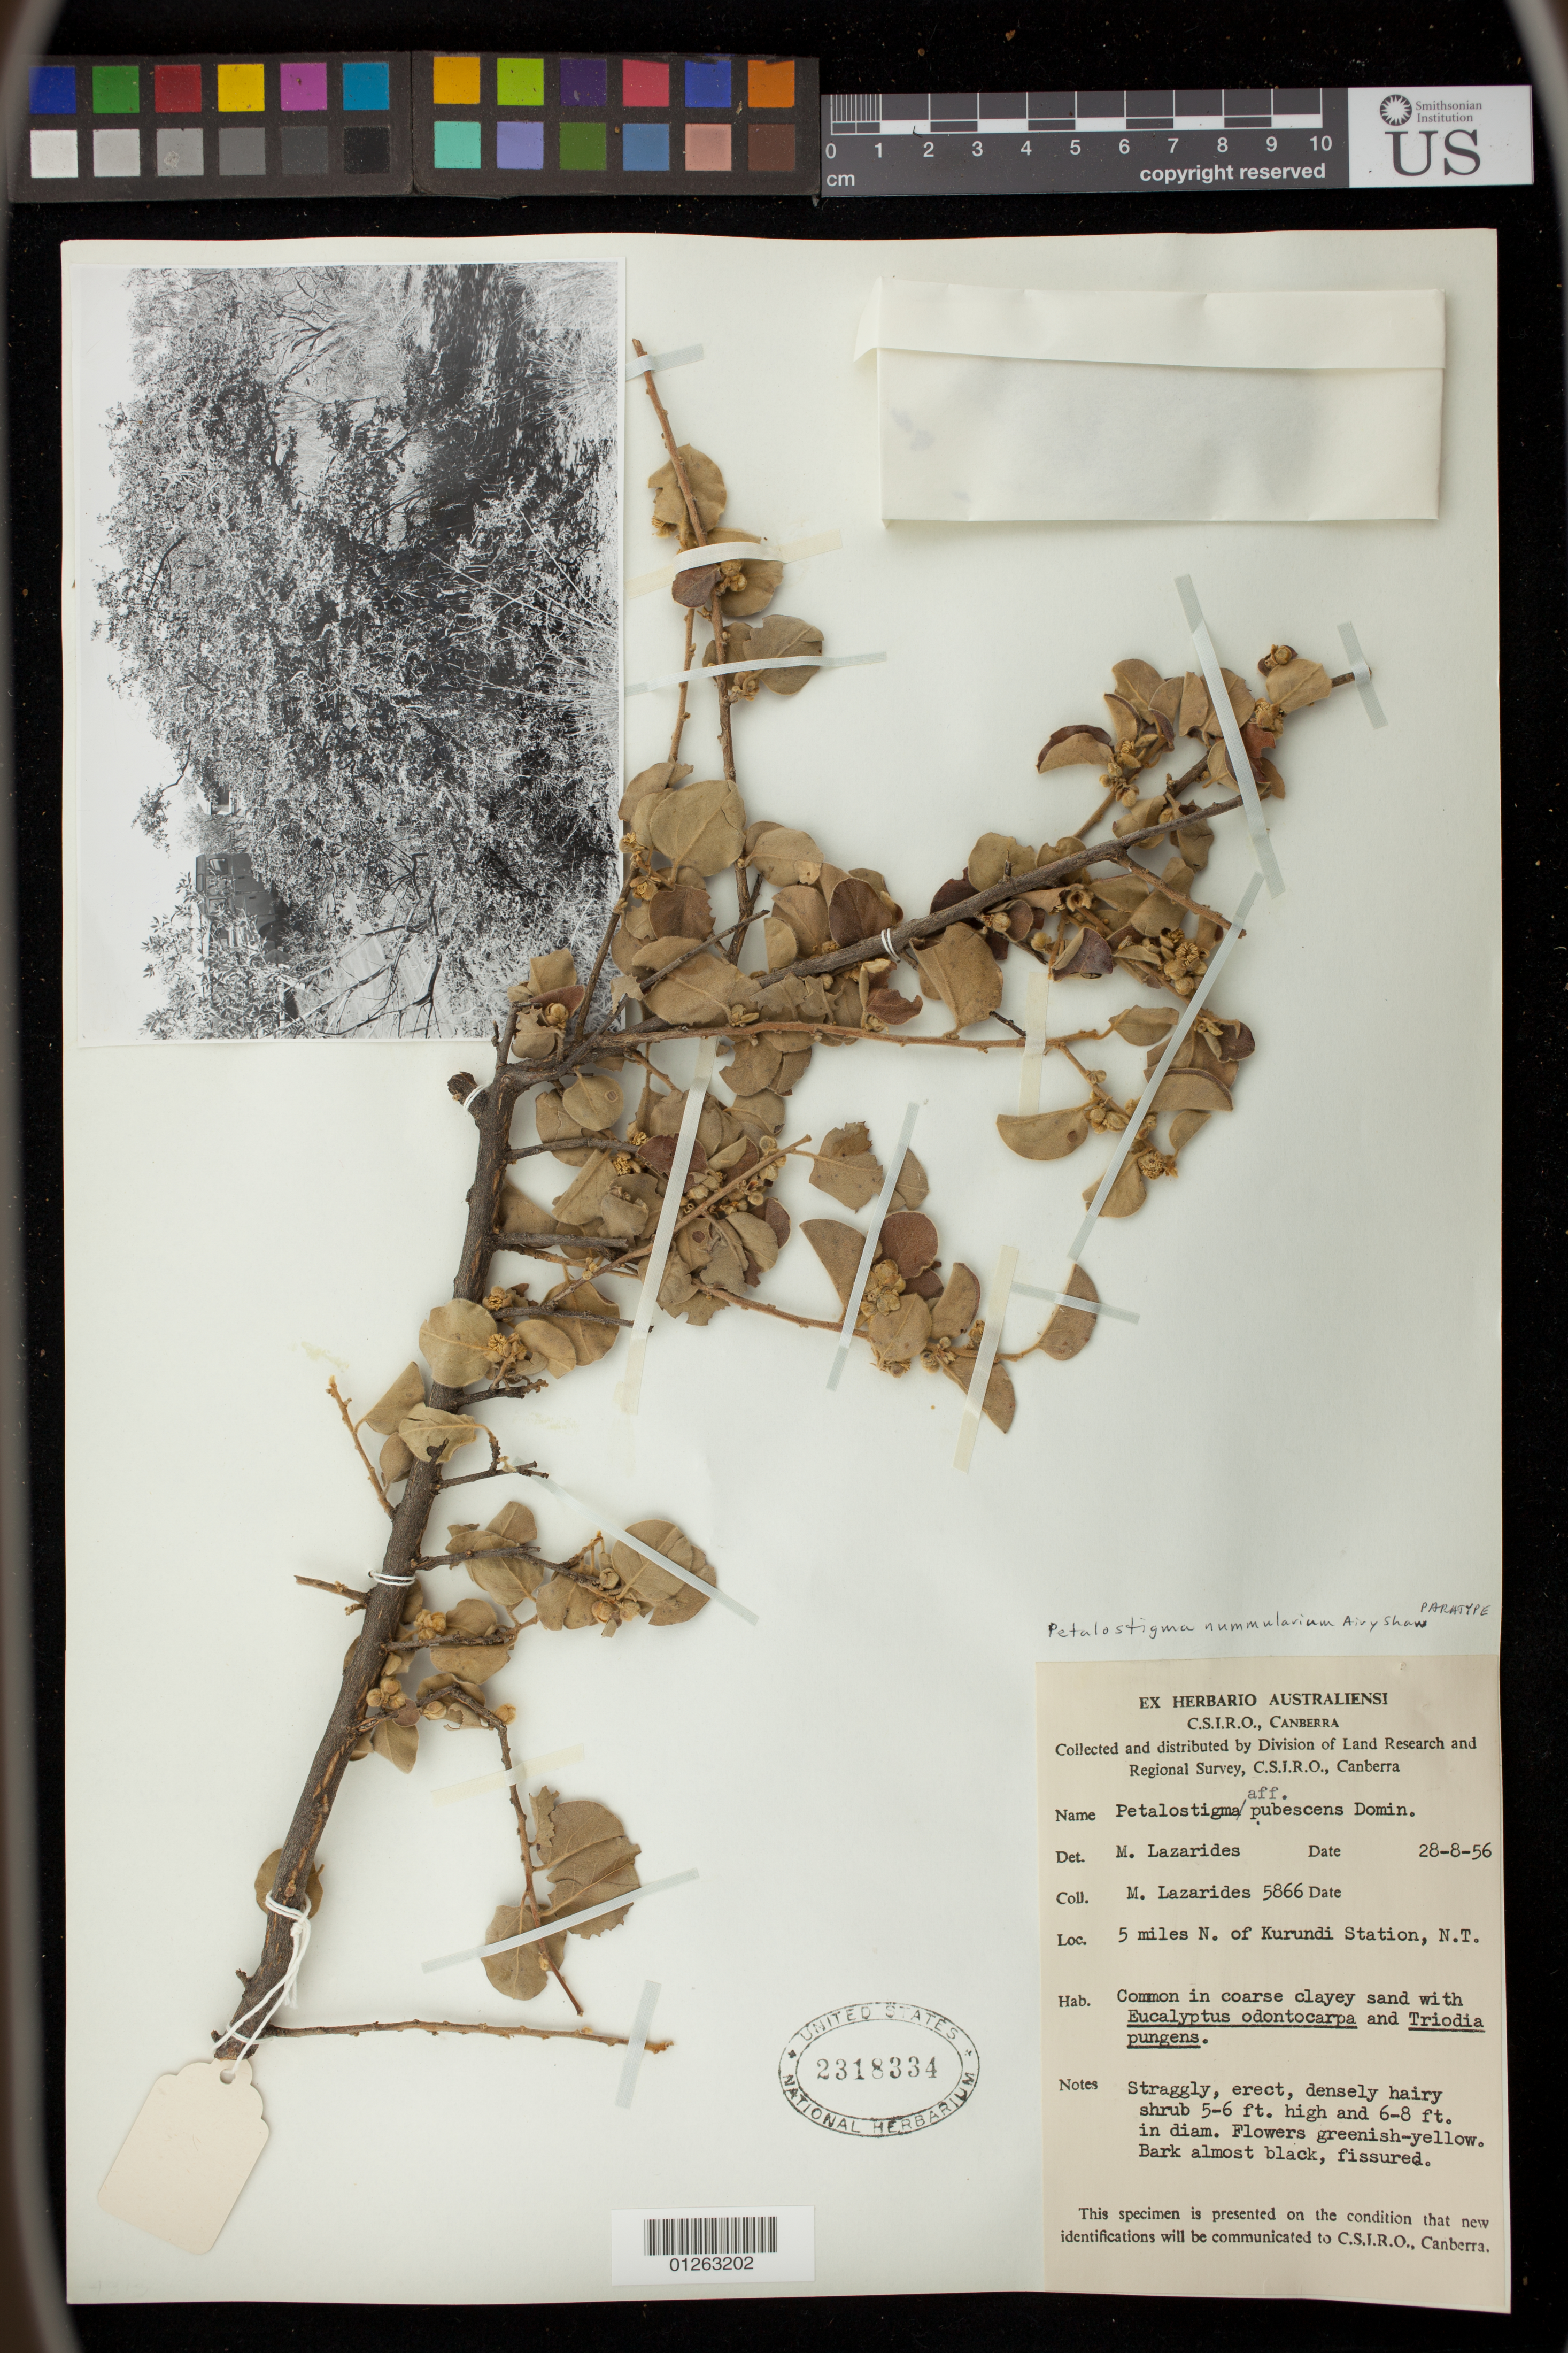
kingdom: Plantae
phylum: Tracheophyta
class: Magnoliopsida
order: Malpighiales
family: Picrodendraceae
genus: Petalostigma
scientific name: Petalostigma nummularium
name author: Airy Shaw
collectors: M. Lazarides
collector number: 5866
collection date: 1956-08-28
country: Australia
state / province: Northern Territory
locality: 5 miles N. of Kurundi Station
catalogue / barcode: US 2318334